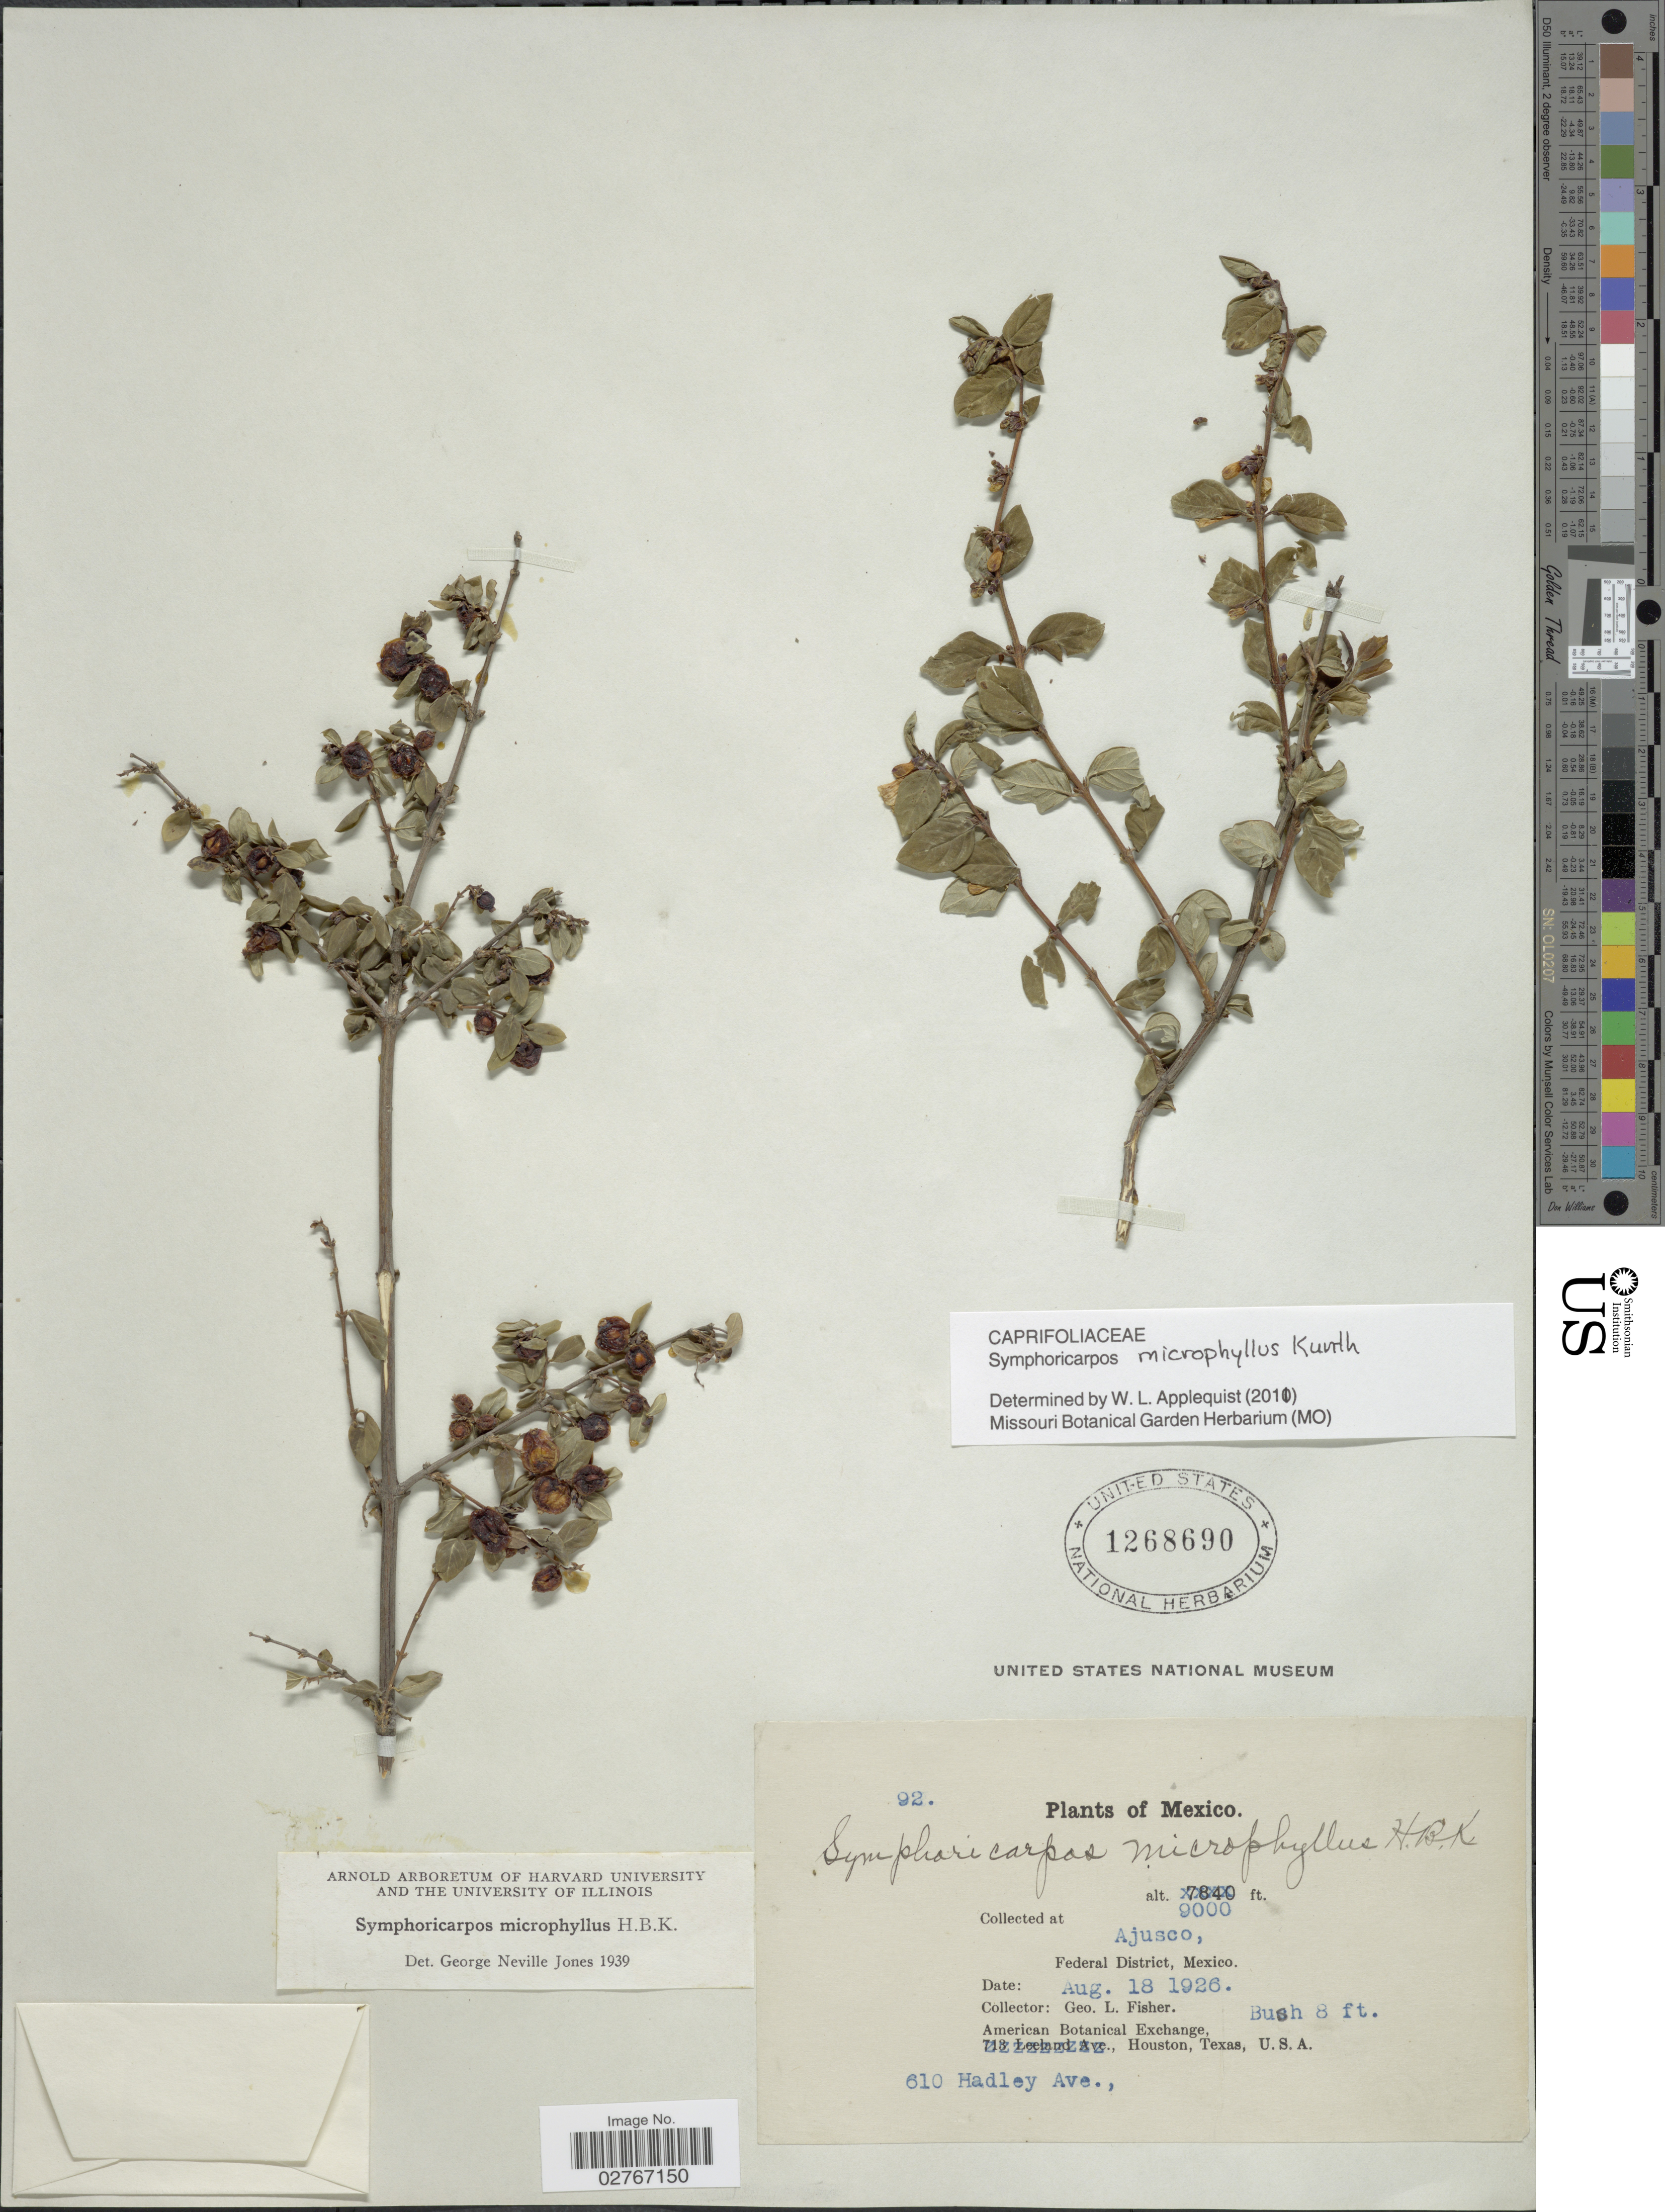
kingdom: Plantae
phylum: Tracheophyta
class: Magnoliopsida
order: Dipsacales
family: Caprifoliaceae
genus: Symphoricarpos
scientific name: Symphoricarpos microphyllus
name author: Kunth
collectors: G. L. Fisher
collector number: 92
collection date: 1926-08-18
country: Mexico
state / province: Distrito Federal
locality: Ajusco, Federal District.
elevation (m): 2743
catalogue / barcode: US 1268690